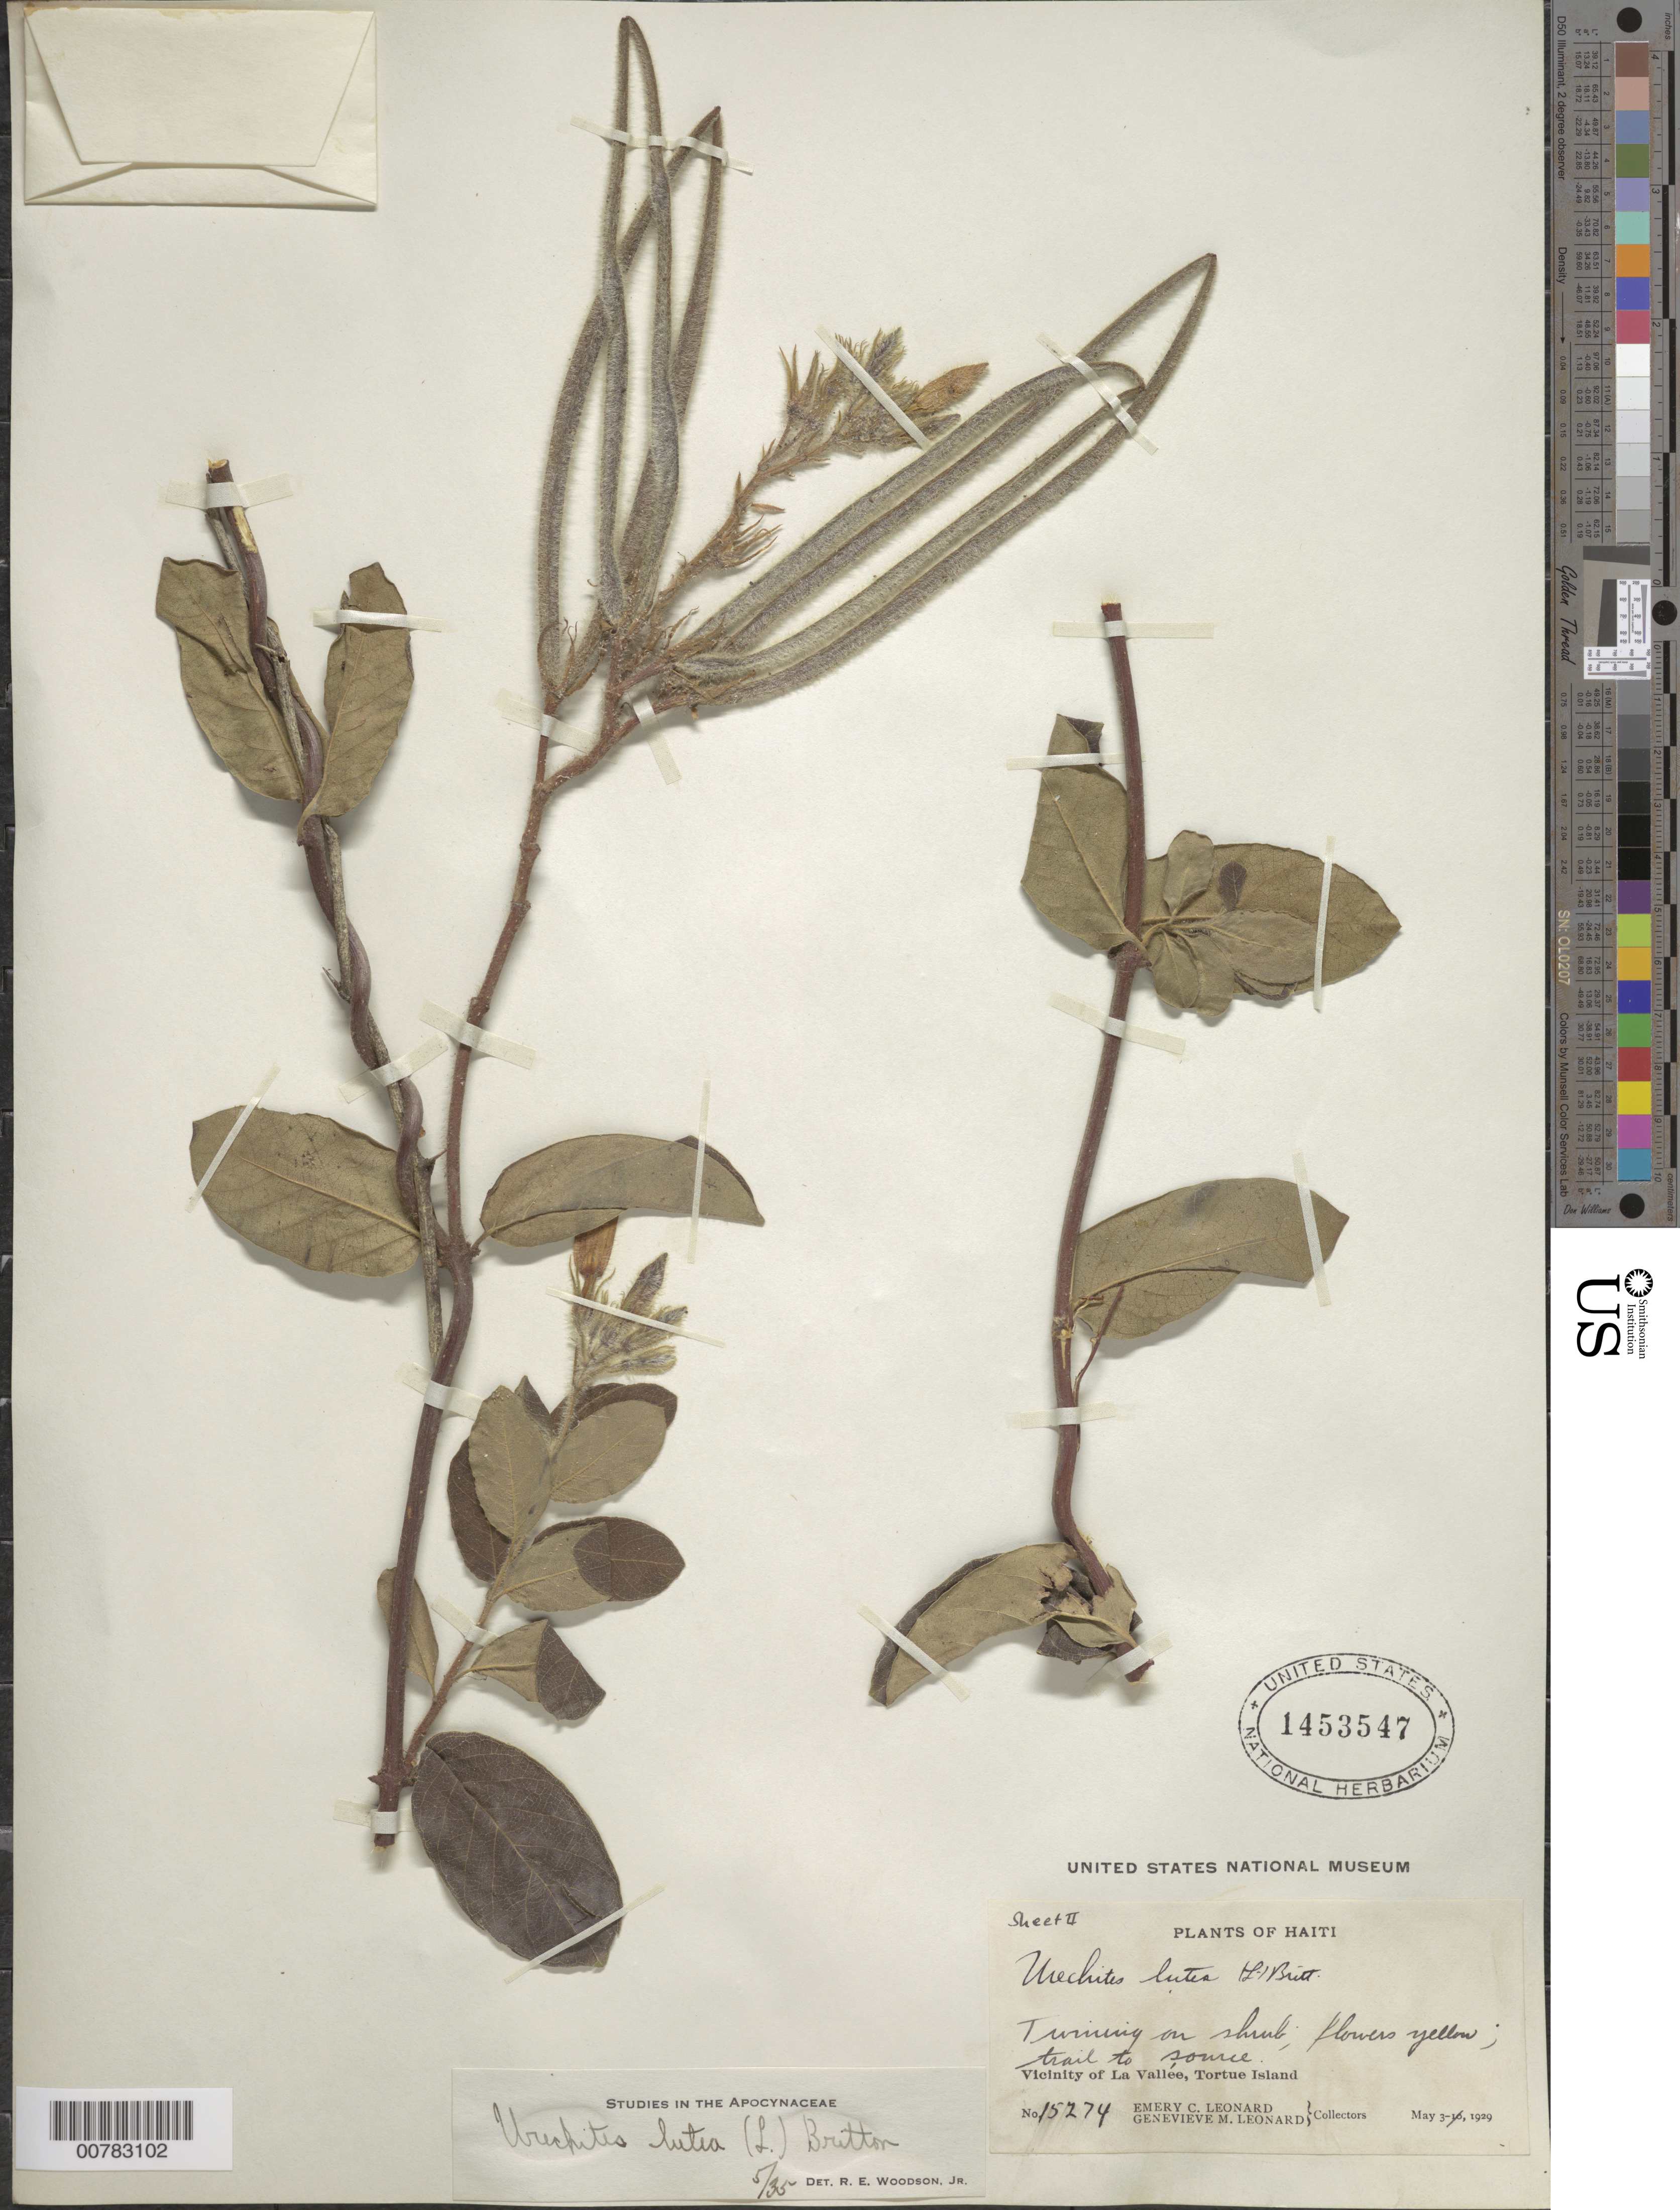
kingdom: Plantae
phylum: Tracheophyta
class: Magnoliopsida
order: Gentianales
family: Apocynaceae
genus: Pentalinon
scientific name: Pentalinon luteum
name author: (L.) B.F. Hansen & Wunderlin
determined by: Woodson, R. E., Jr.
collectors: E. C. Leonard & G. M. Leonard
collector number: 15274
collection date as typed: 03 May 1929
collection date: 1929-05-03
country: Haiti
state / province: Nord-Óuest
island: Île de la Tortue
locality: Tortue Island, vicinity of La Vallée, trail to source.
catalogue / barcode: US 1453547